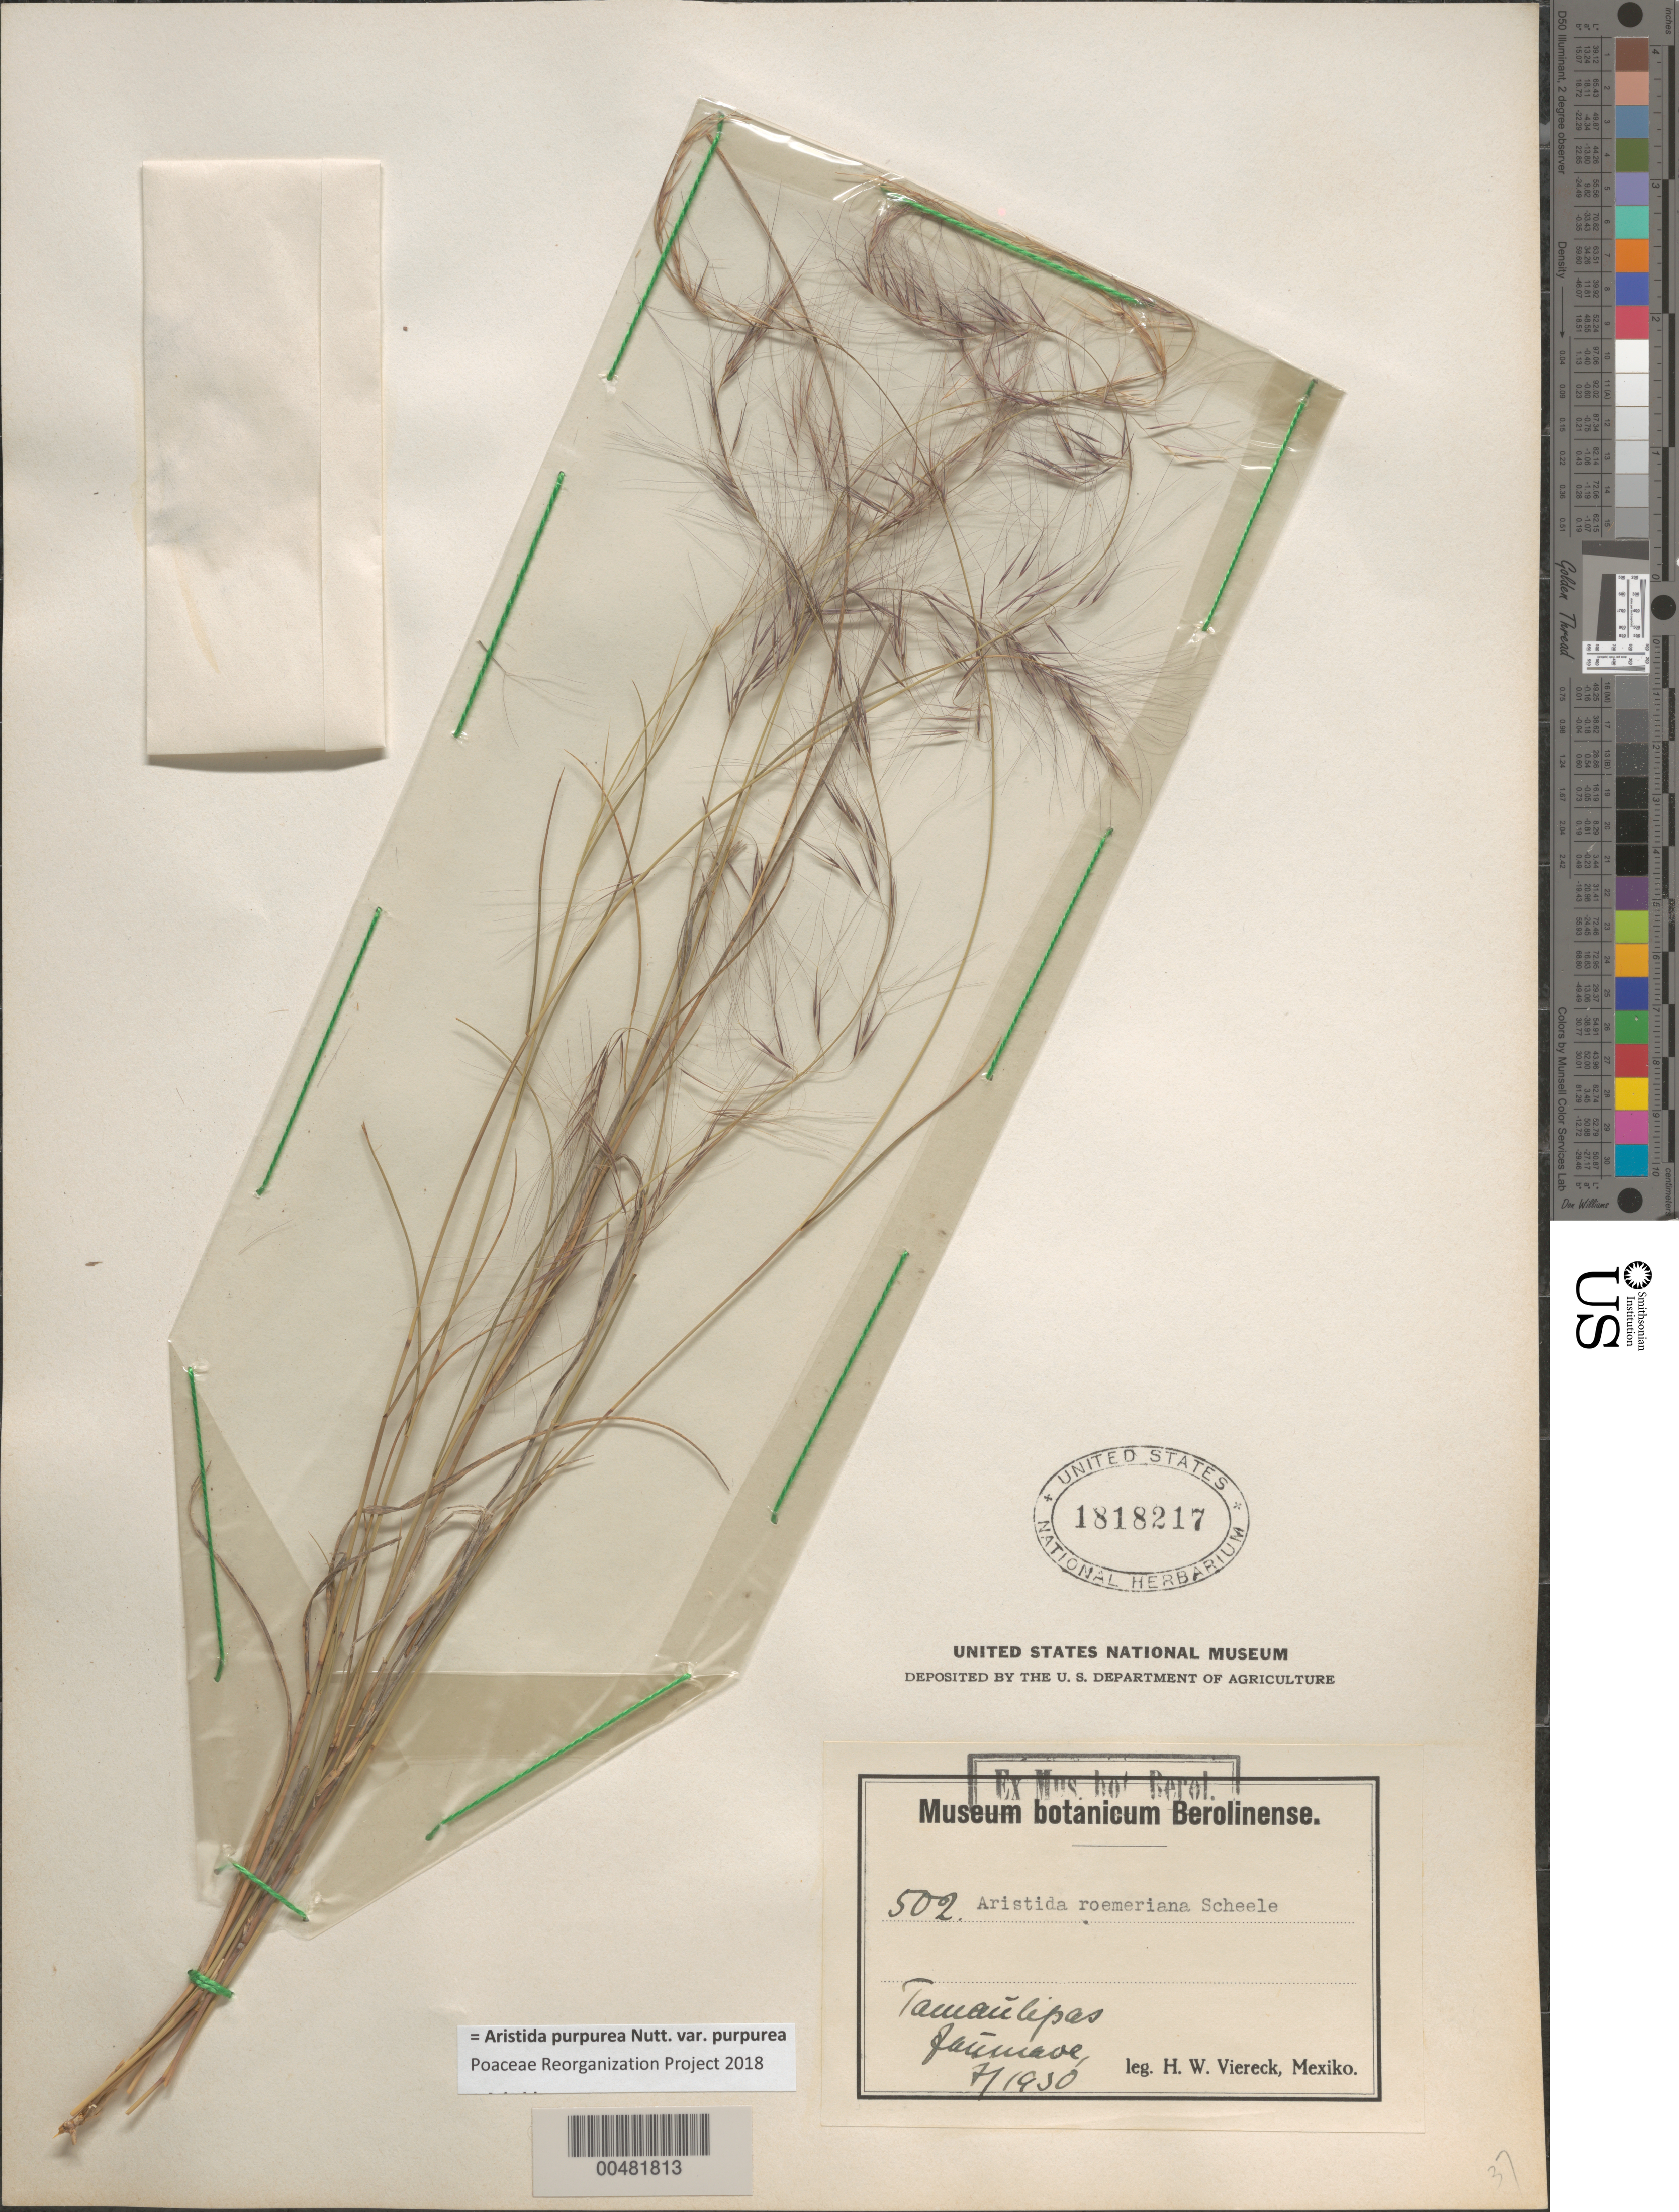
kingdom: Plantae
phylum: Tracheophyta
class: Liliopsida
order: Poales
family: Poaceae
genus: Aristida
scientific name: Aristida purpurea var. purpurea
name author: Nutt.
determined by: Poaceae Reorganization Project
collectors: H. W. Viereck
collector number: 502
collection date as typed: Jul 1950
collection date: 1950-07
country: Mexico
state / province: Tamaulipas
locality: Jaumave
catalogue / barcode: US 1818217